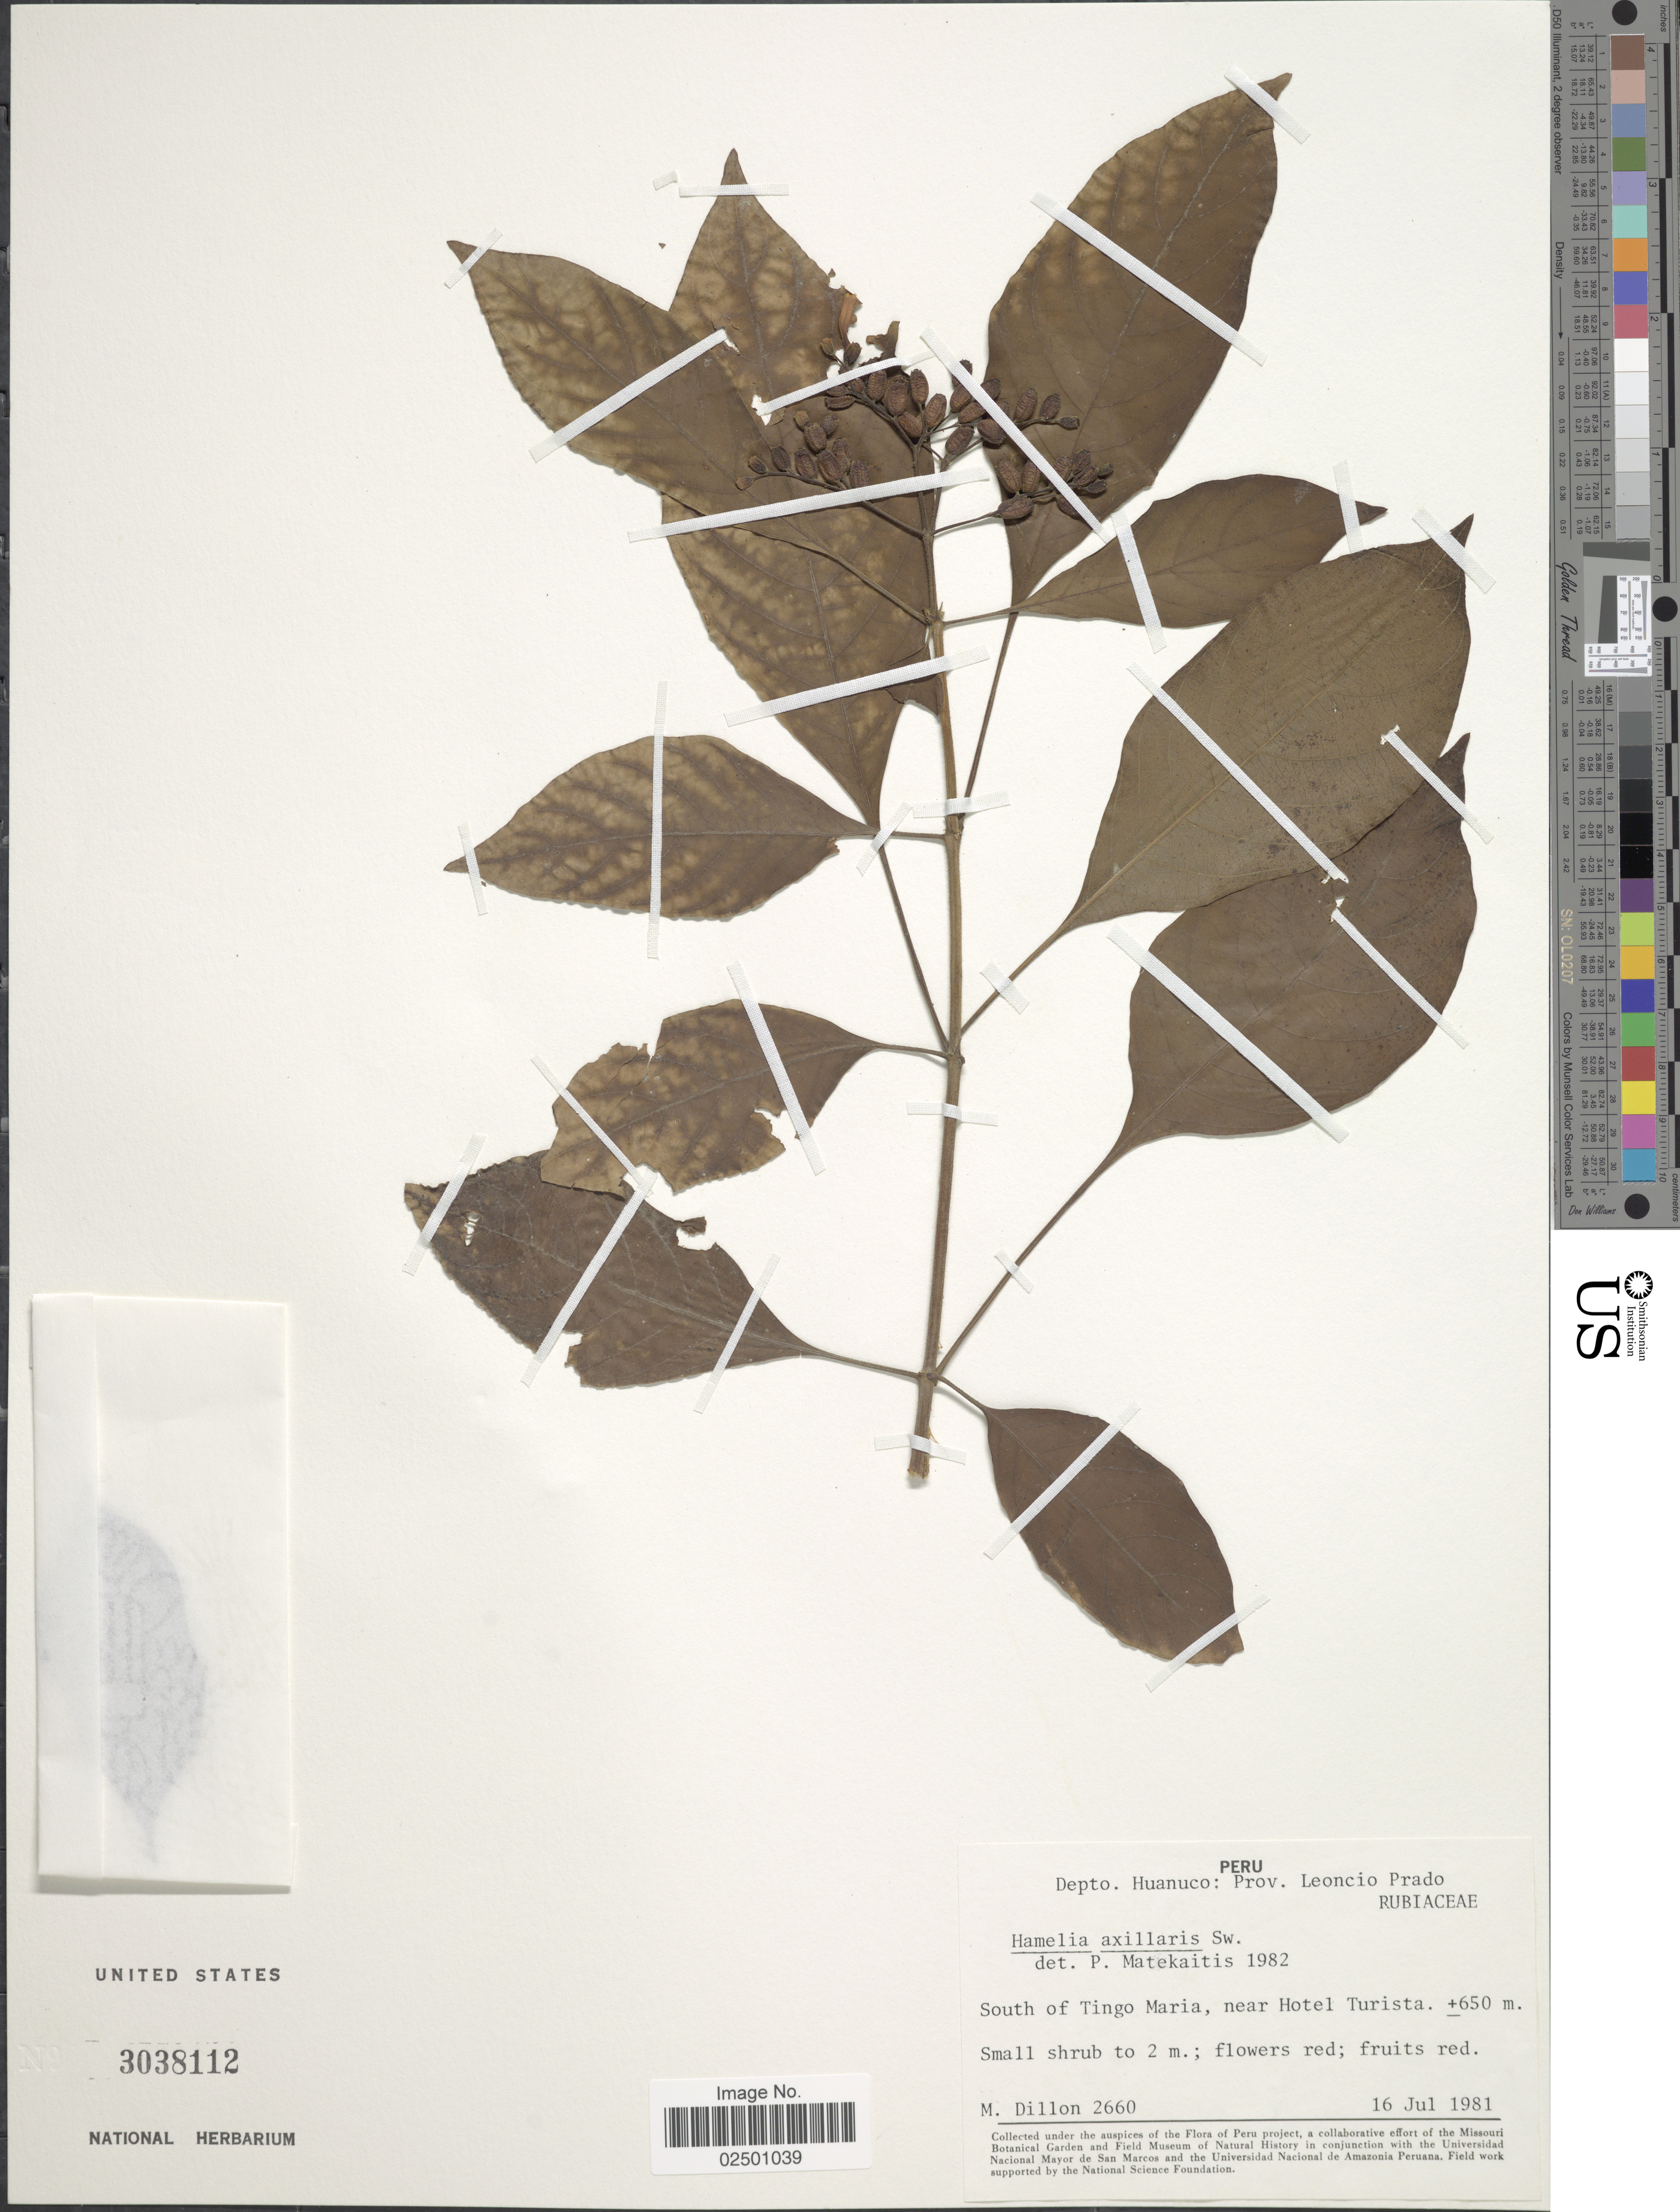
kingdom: Plantae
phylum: Tracheophyta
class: Magnoliopsida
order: Gentianales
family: Rubiaceae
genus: Hamelia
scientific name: Hamelia axillaris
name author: Sw.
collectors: M. O. Dillon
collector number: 2660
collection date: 1981-07-16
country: Peru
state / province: Huánuco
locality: Depto. Huanuco: Prov. Leoncio Prado. South of Tingo Maria, near Hotel Turista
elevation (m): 650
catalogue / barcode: US 3038112